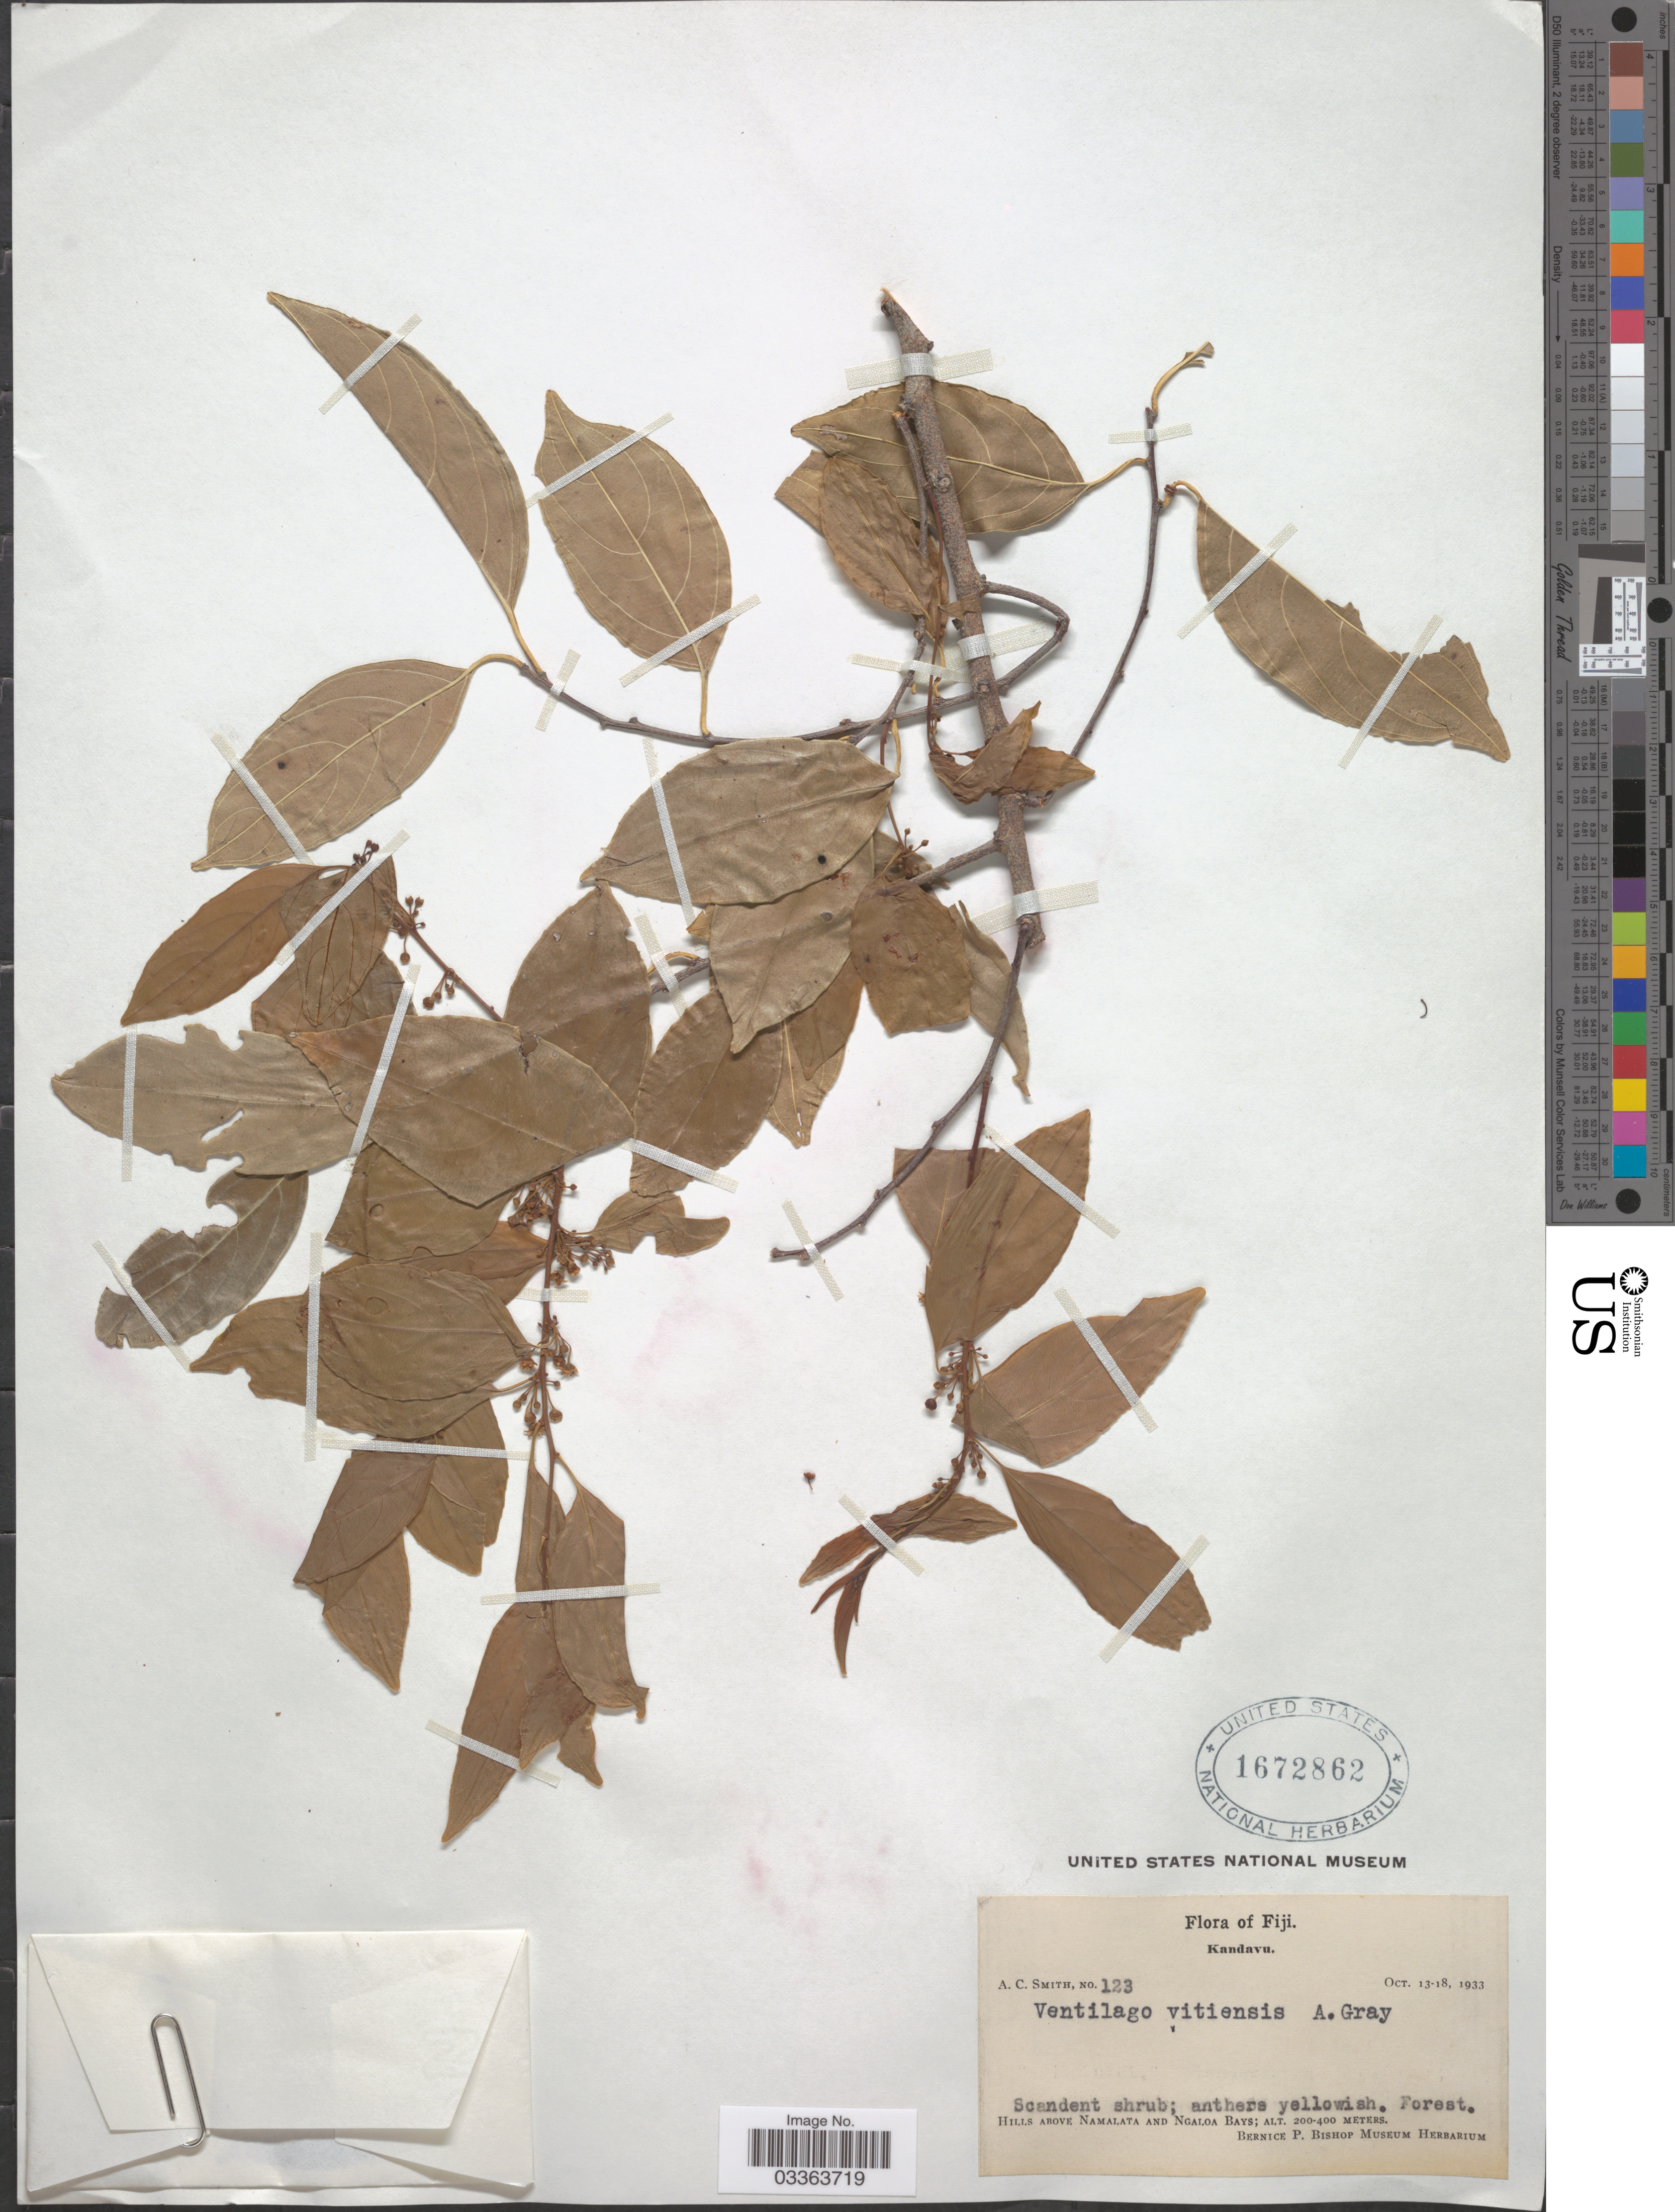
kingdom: Plantae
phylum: Tracheophyta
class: Magnoliopsida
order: Rosales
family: Rhamnaceae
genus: Ventilago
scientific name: Ventilago vitiensis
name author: A. Gray in Wilkes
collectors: A. C. Smith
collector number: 123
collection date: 1933-10-13/1933-10-18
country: Fiji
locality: Kandavu. Hills above Namalata and Ngaloa Bays.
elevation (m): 200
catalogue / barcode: US 1672862